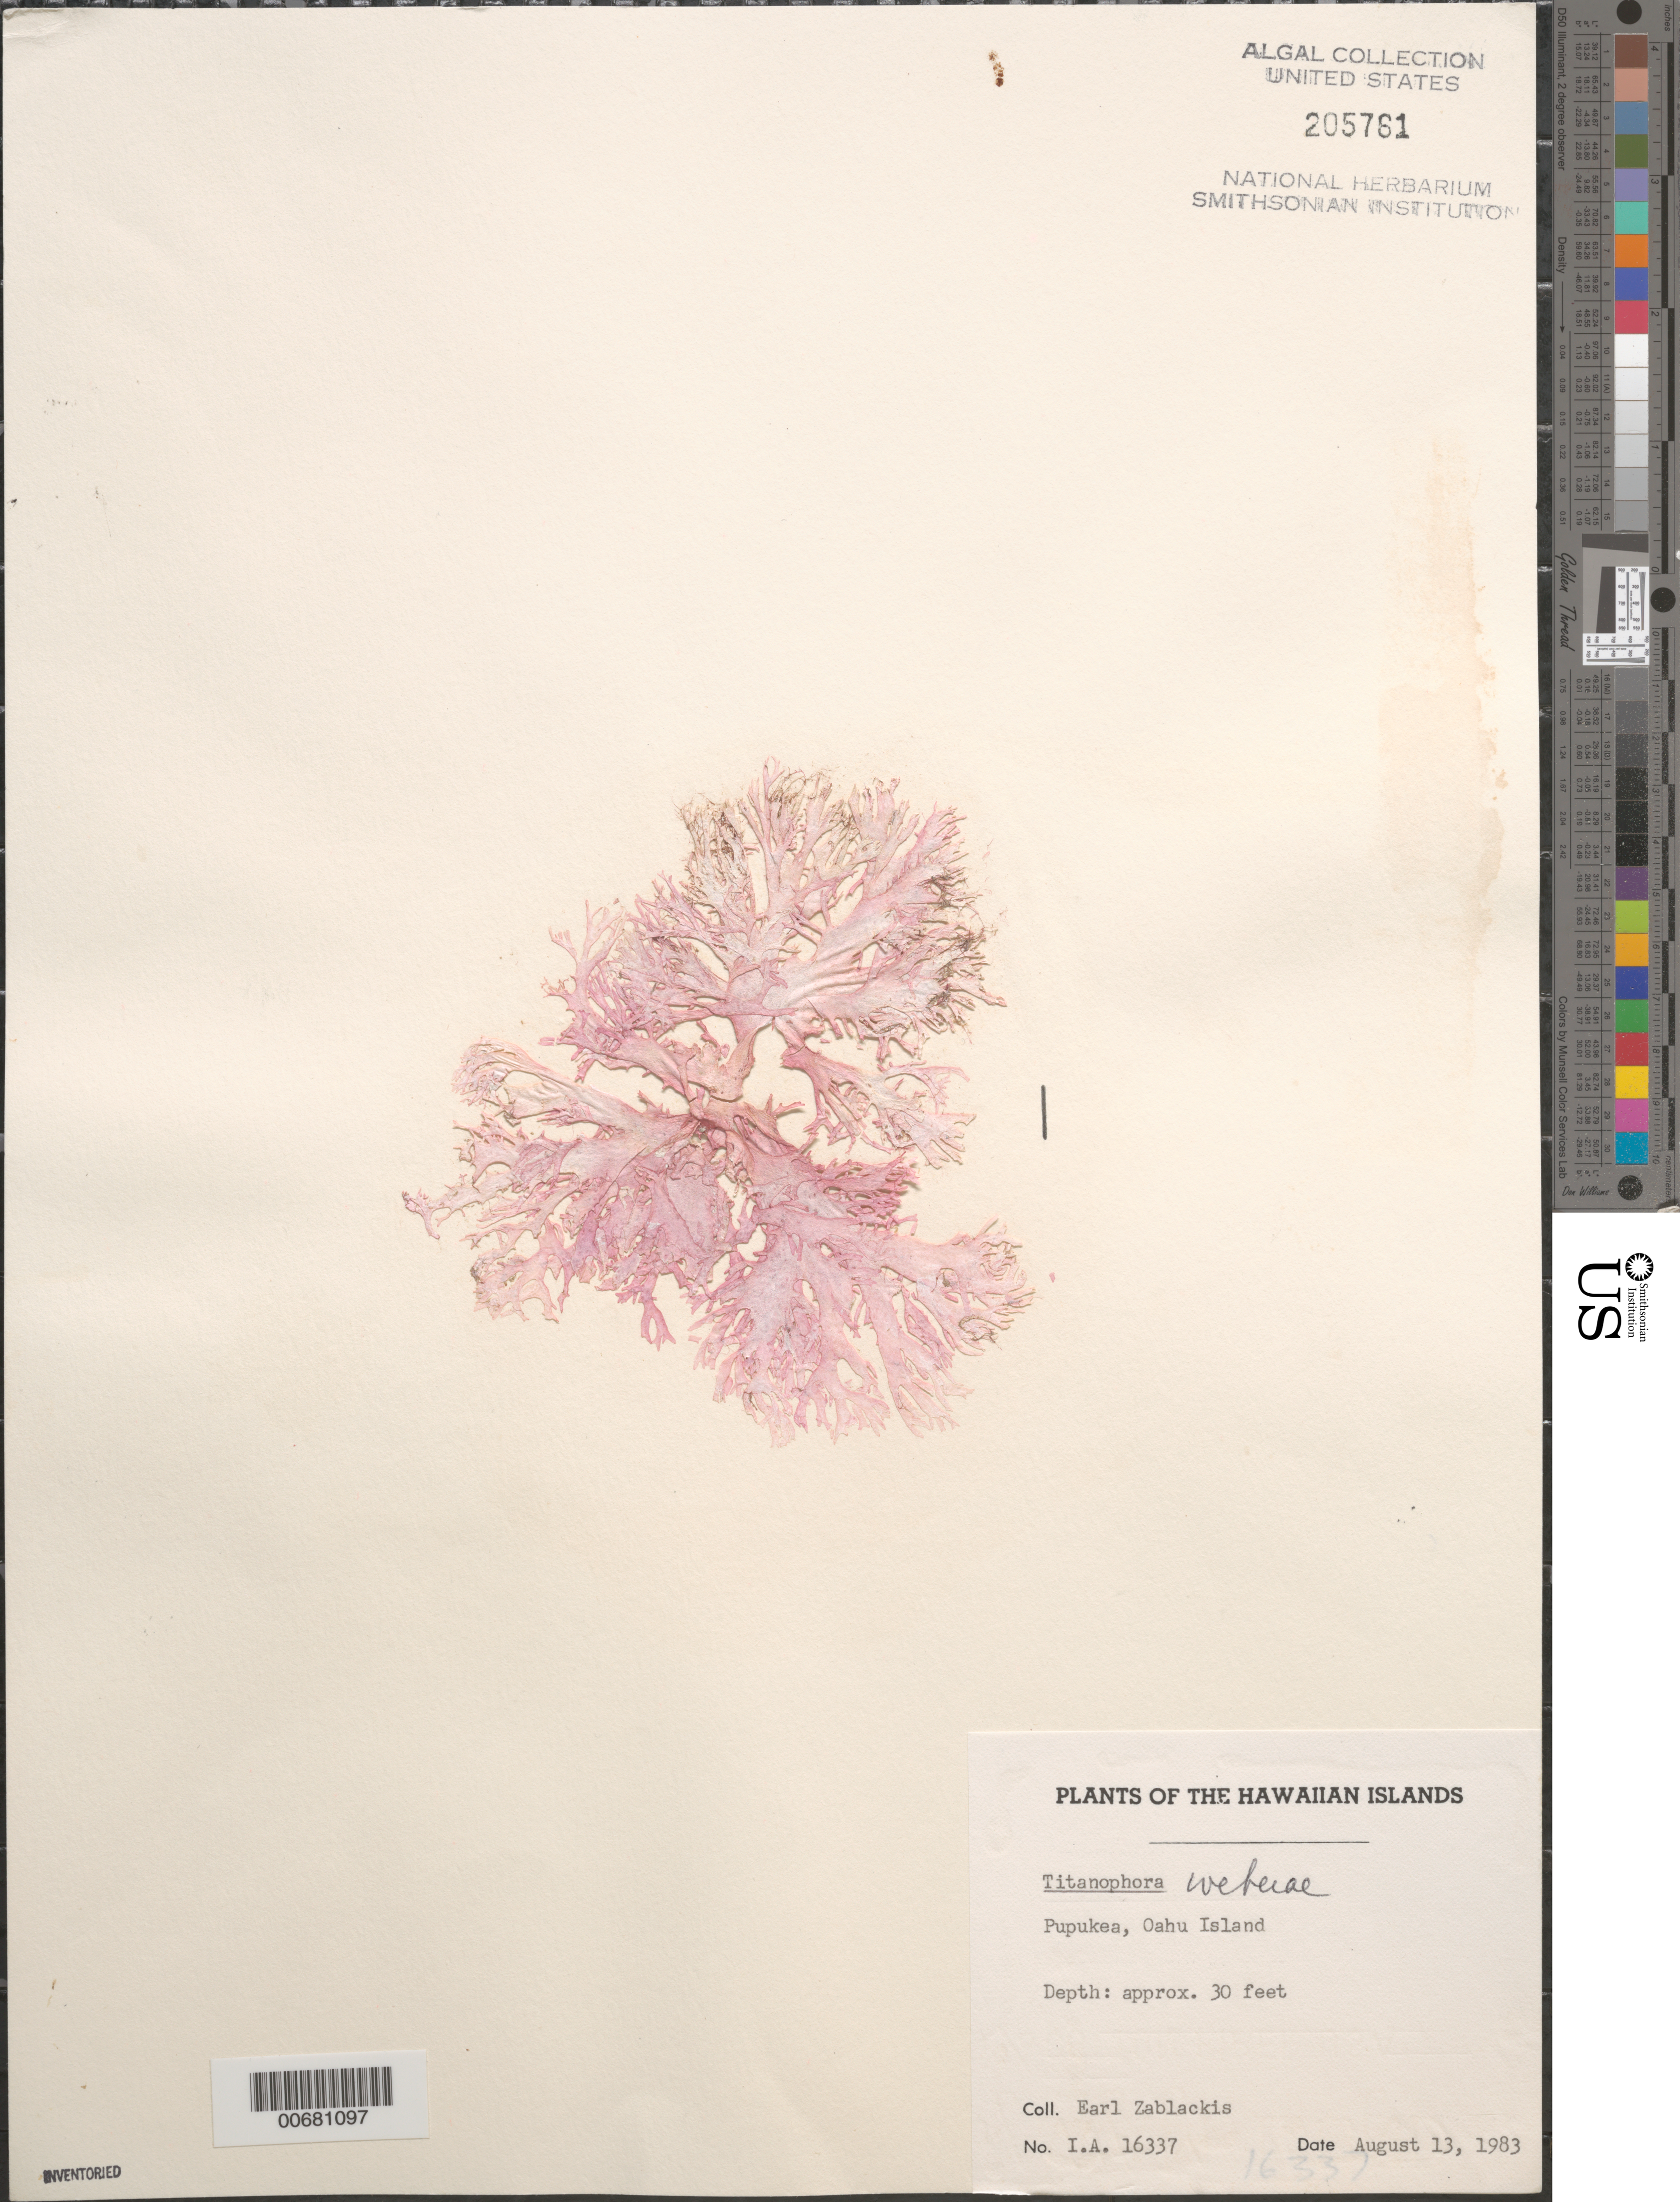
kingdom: Plantae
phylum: Rhodophyta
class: Florideophyceae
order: Nemastomatales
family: Schizymeniaceae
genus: Titanophora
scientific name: Titanophora weberae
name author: Børgesen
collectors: E. Zablackis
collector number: IAA 16337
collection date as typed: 13 Aug 1983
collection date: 1983-08-13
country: United States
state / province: Hawaii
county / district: Honolulu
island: Oahu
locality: Pupukea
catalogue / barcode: US 205761